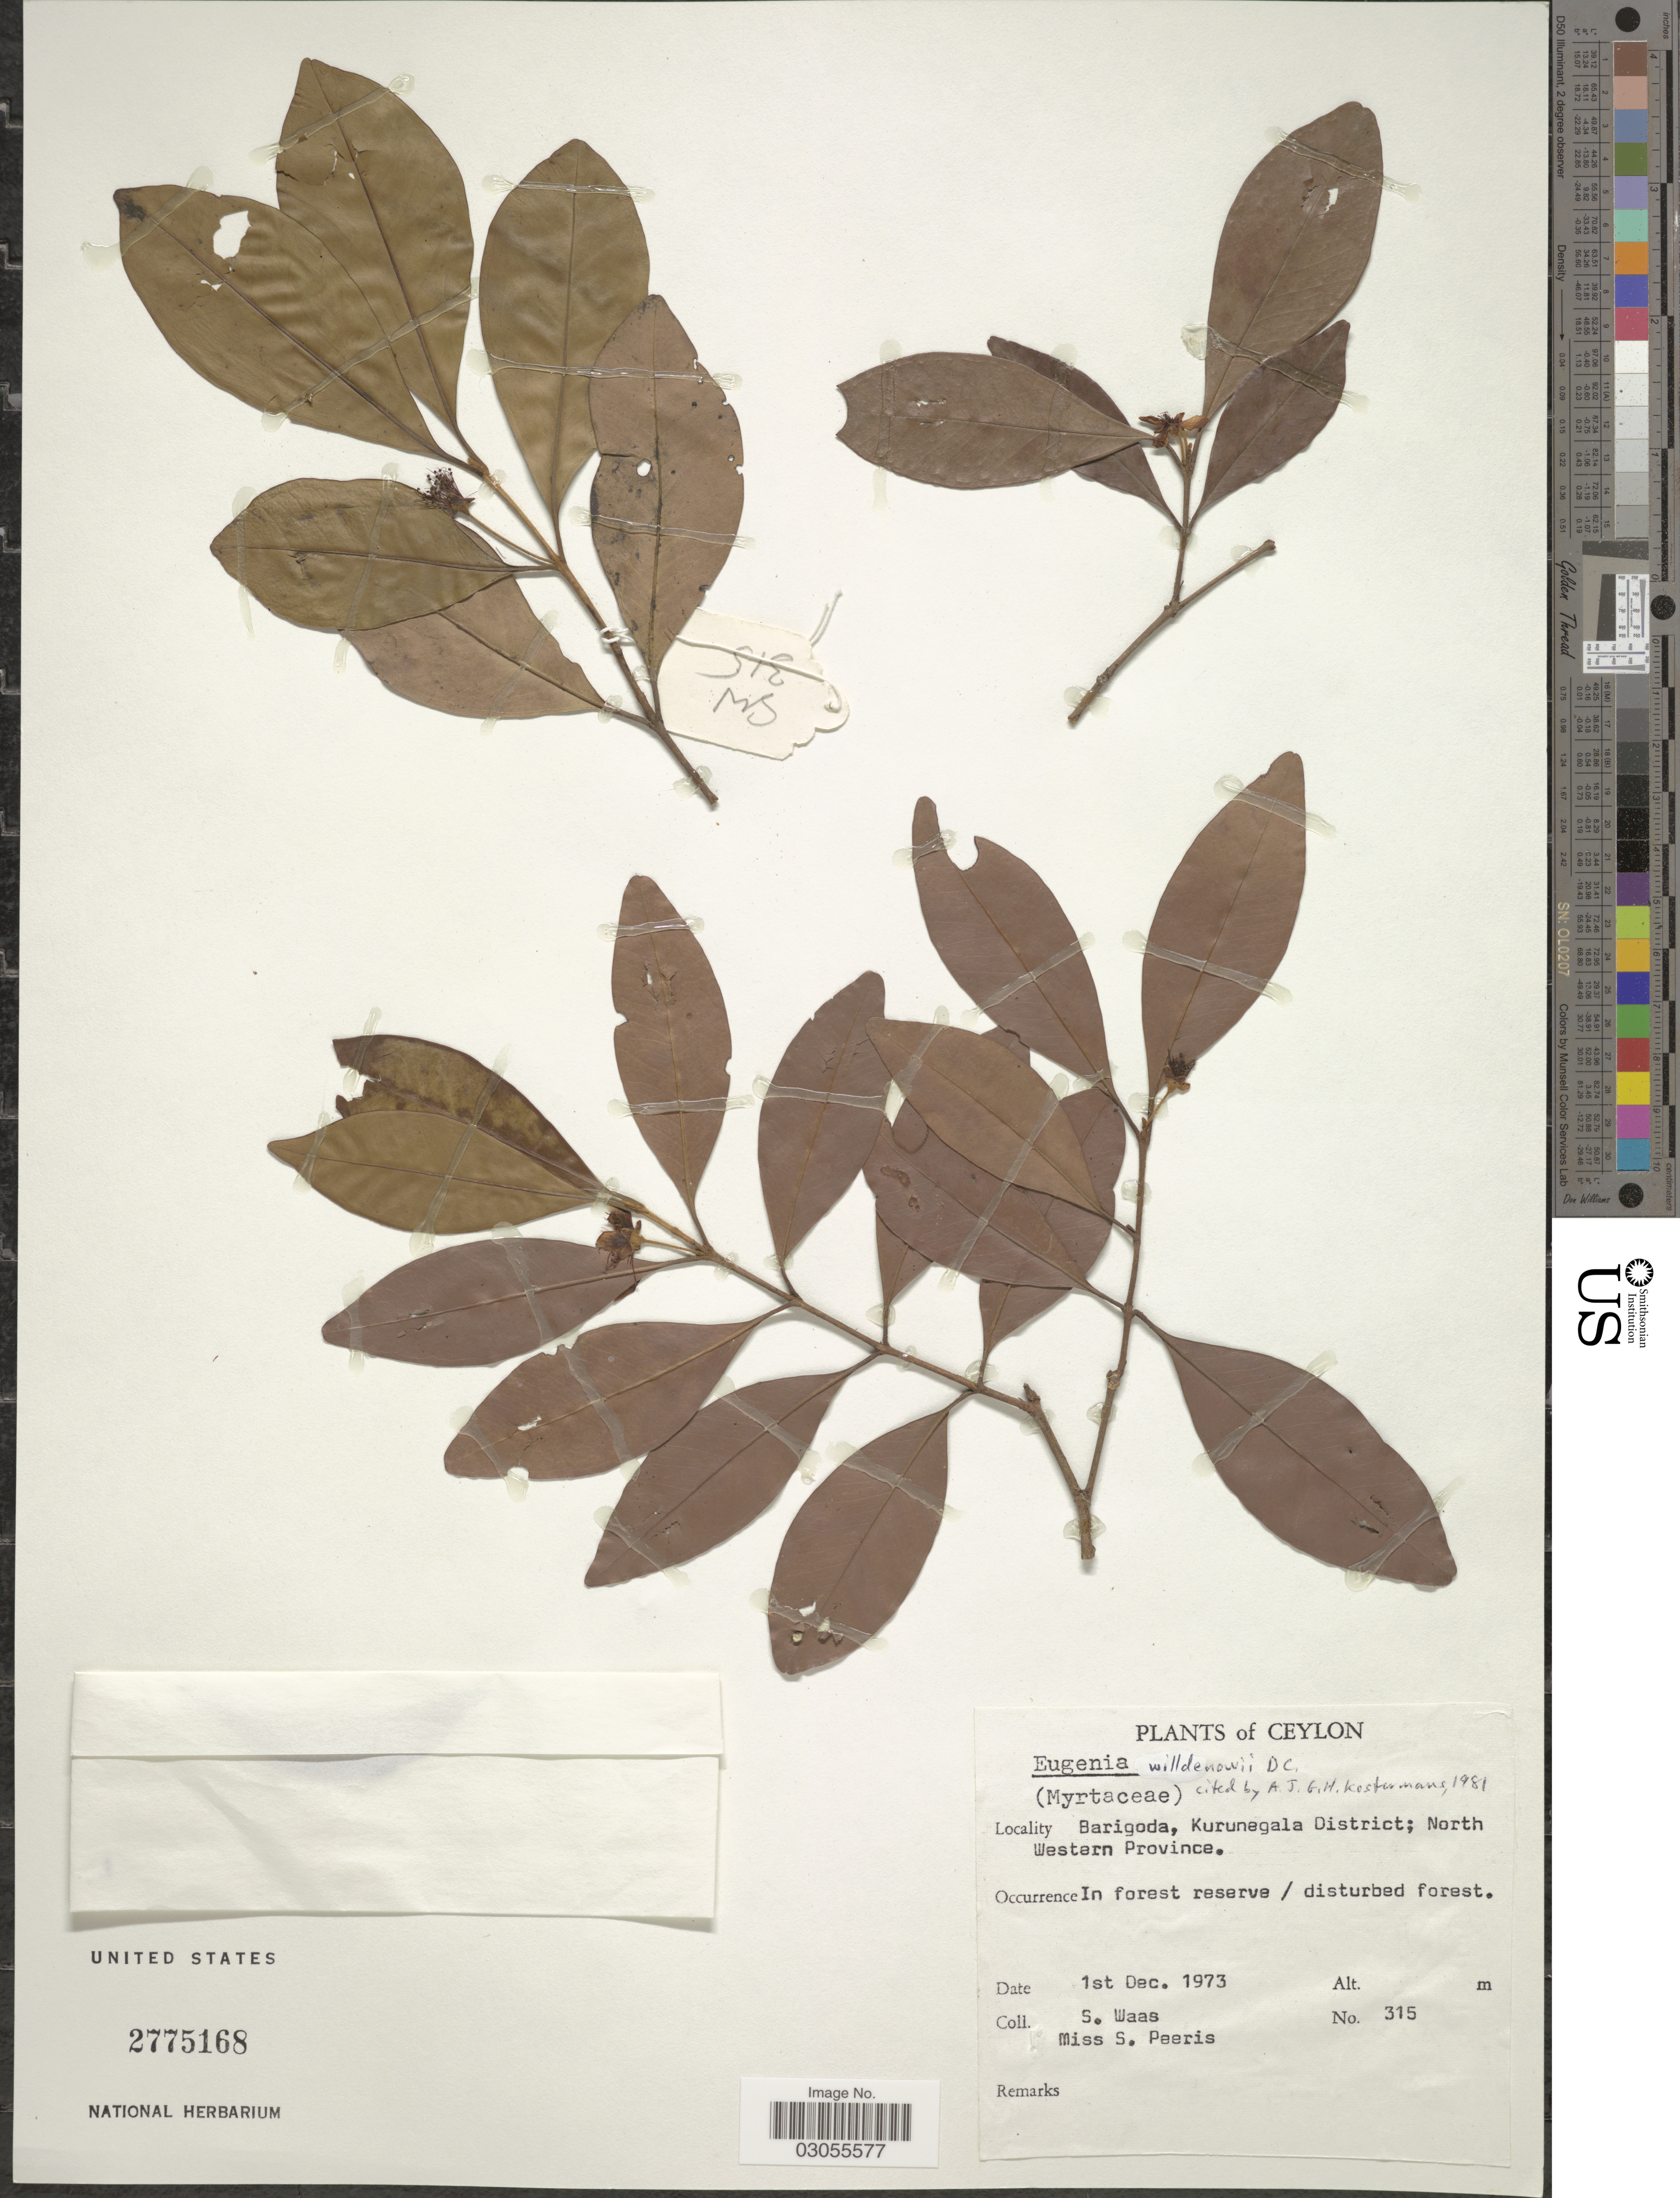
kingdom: Plantae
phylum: Tracheophyta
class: Magnoliopsida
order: Myrtales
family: Myrtaceae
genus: Eugenia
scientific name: Eugenia willdenowii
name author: Nied.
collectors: S. Waas & S. Peeris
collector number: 315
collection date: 1973-12-01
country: Sri Lanka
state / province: North Western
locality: Ceylon. Barigoda, Kurunegala District.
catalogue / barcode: US 2775168